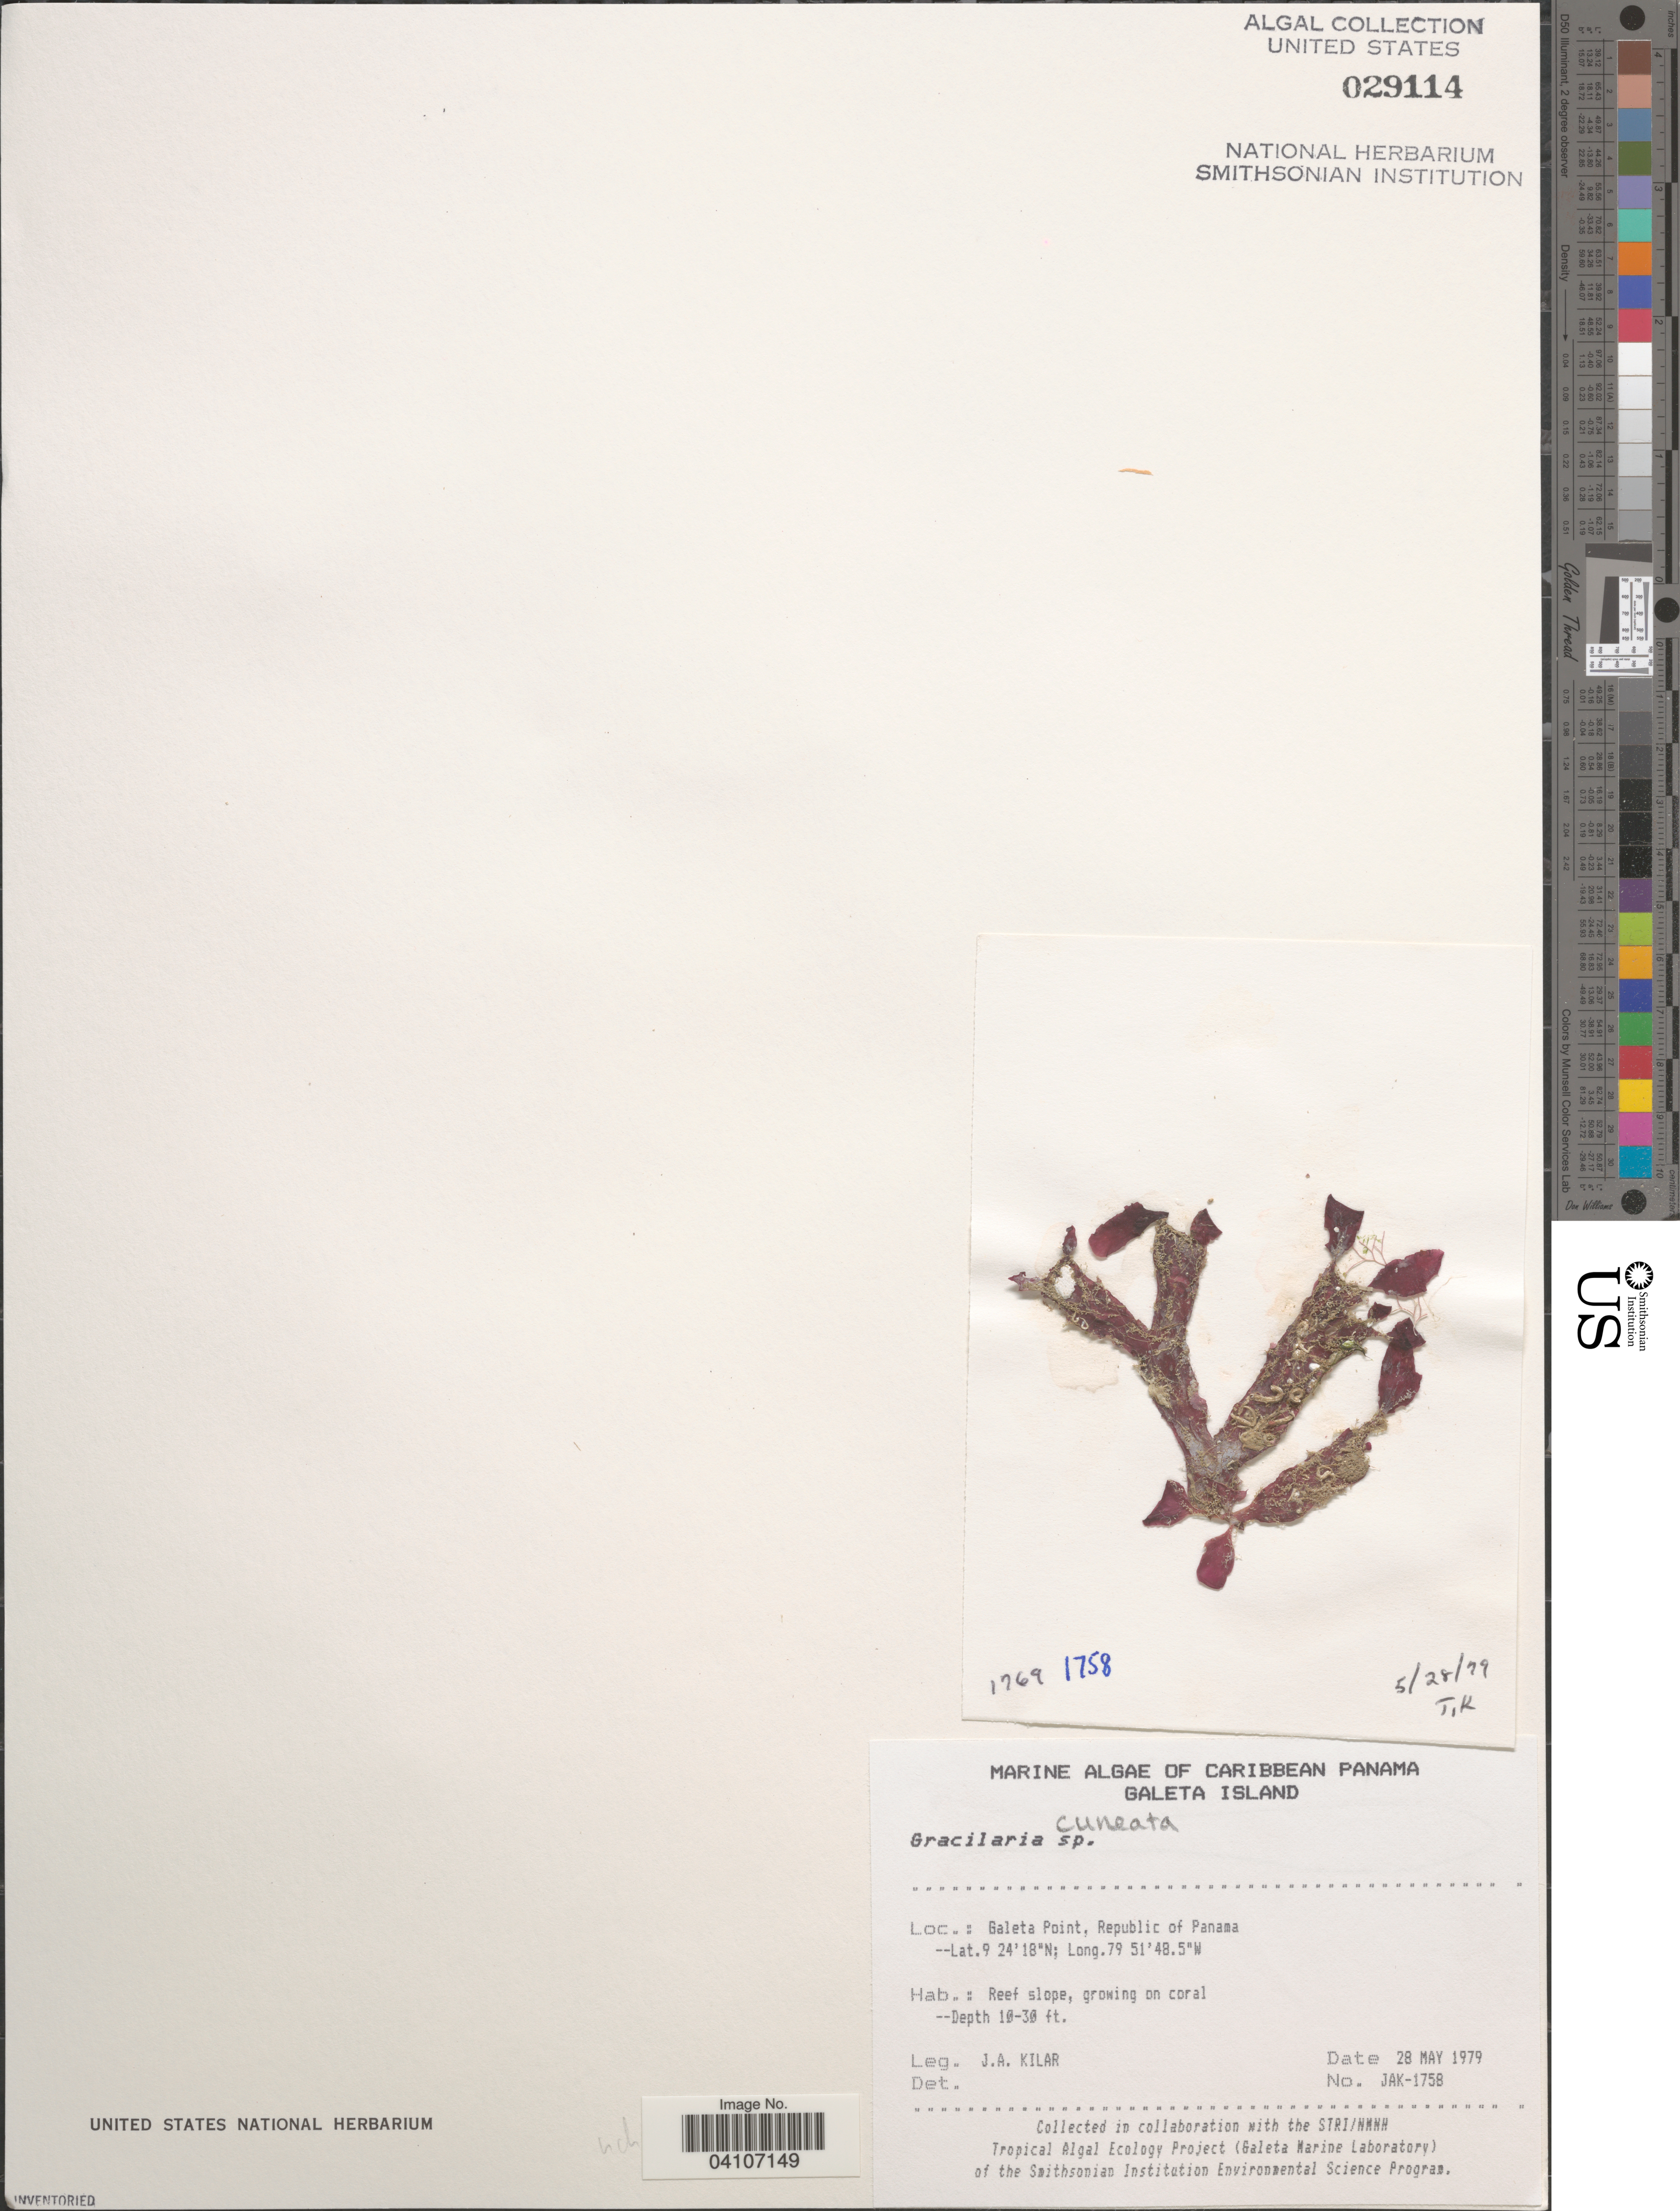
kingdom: Plantae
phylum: Rhodophyta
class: Florideophyceae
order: Gracilariales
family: Gracilariaceae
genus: Gracilaria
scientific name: Gracilaria cuneata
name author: Aresch.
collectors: J. A. Kilar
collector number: JAK-1758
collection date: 1979-05-28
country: Panama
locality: Caribbean Panama. Galeta Island. Galeta Point, Republic of Panama.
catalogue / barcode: US 29114